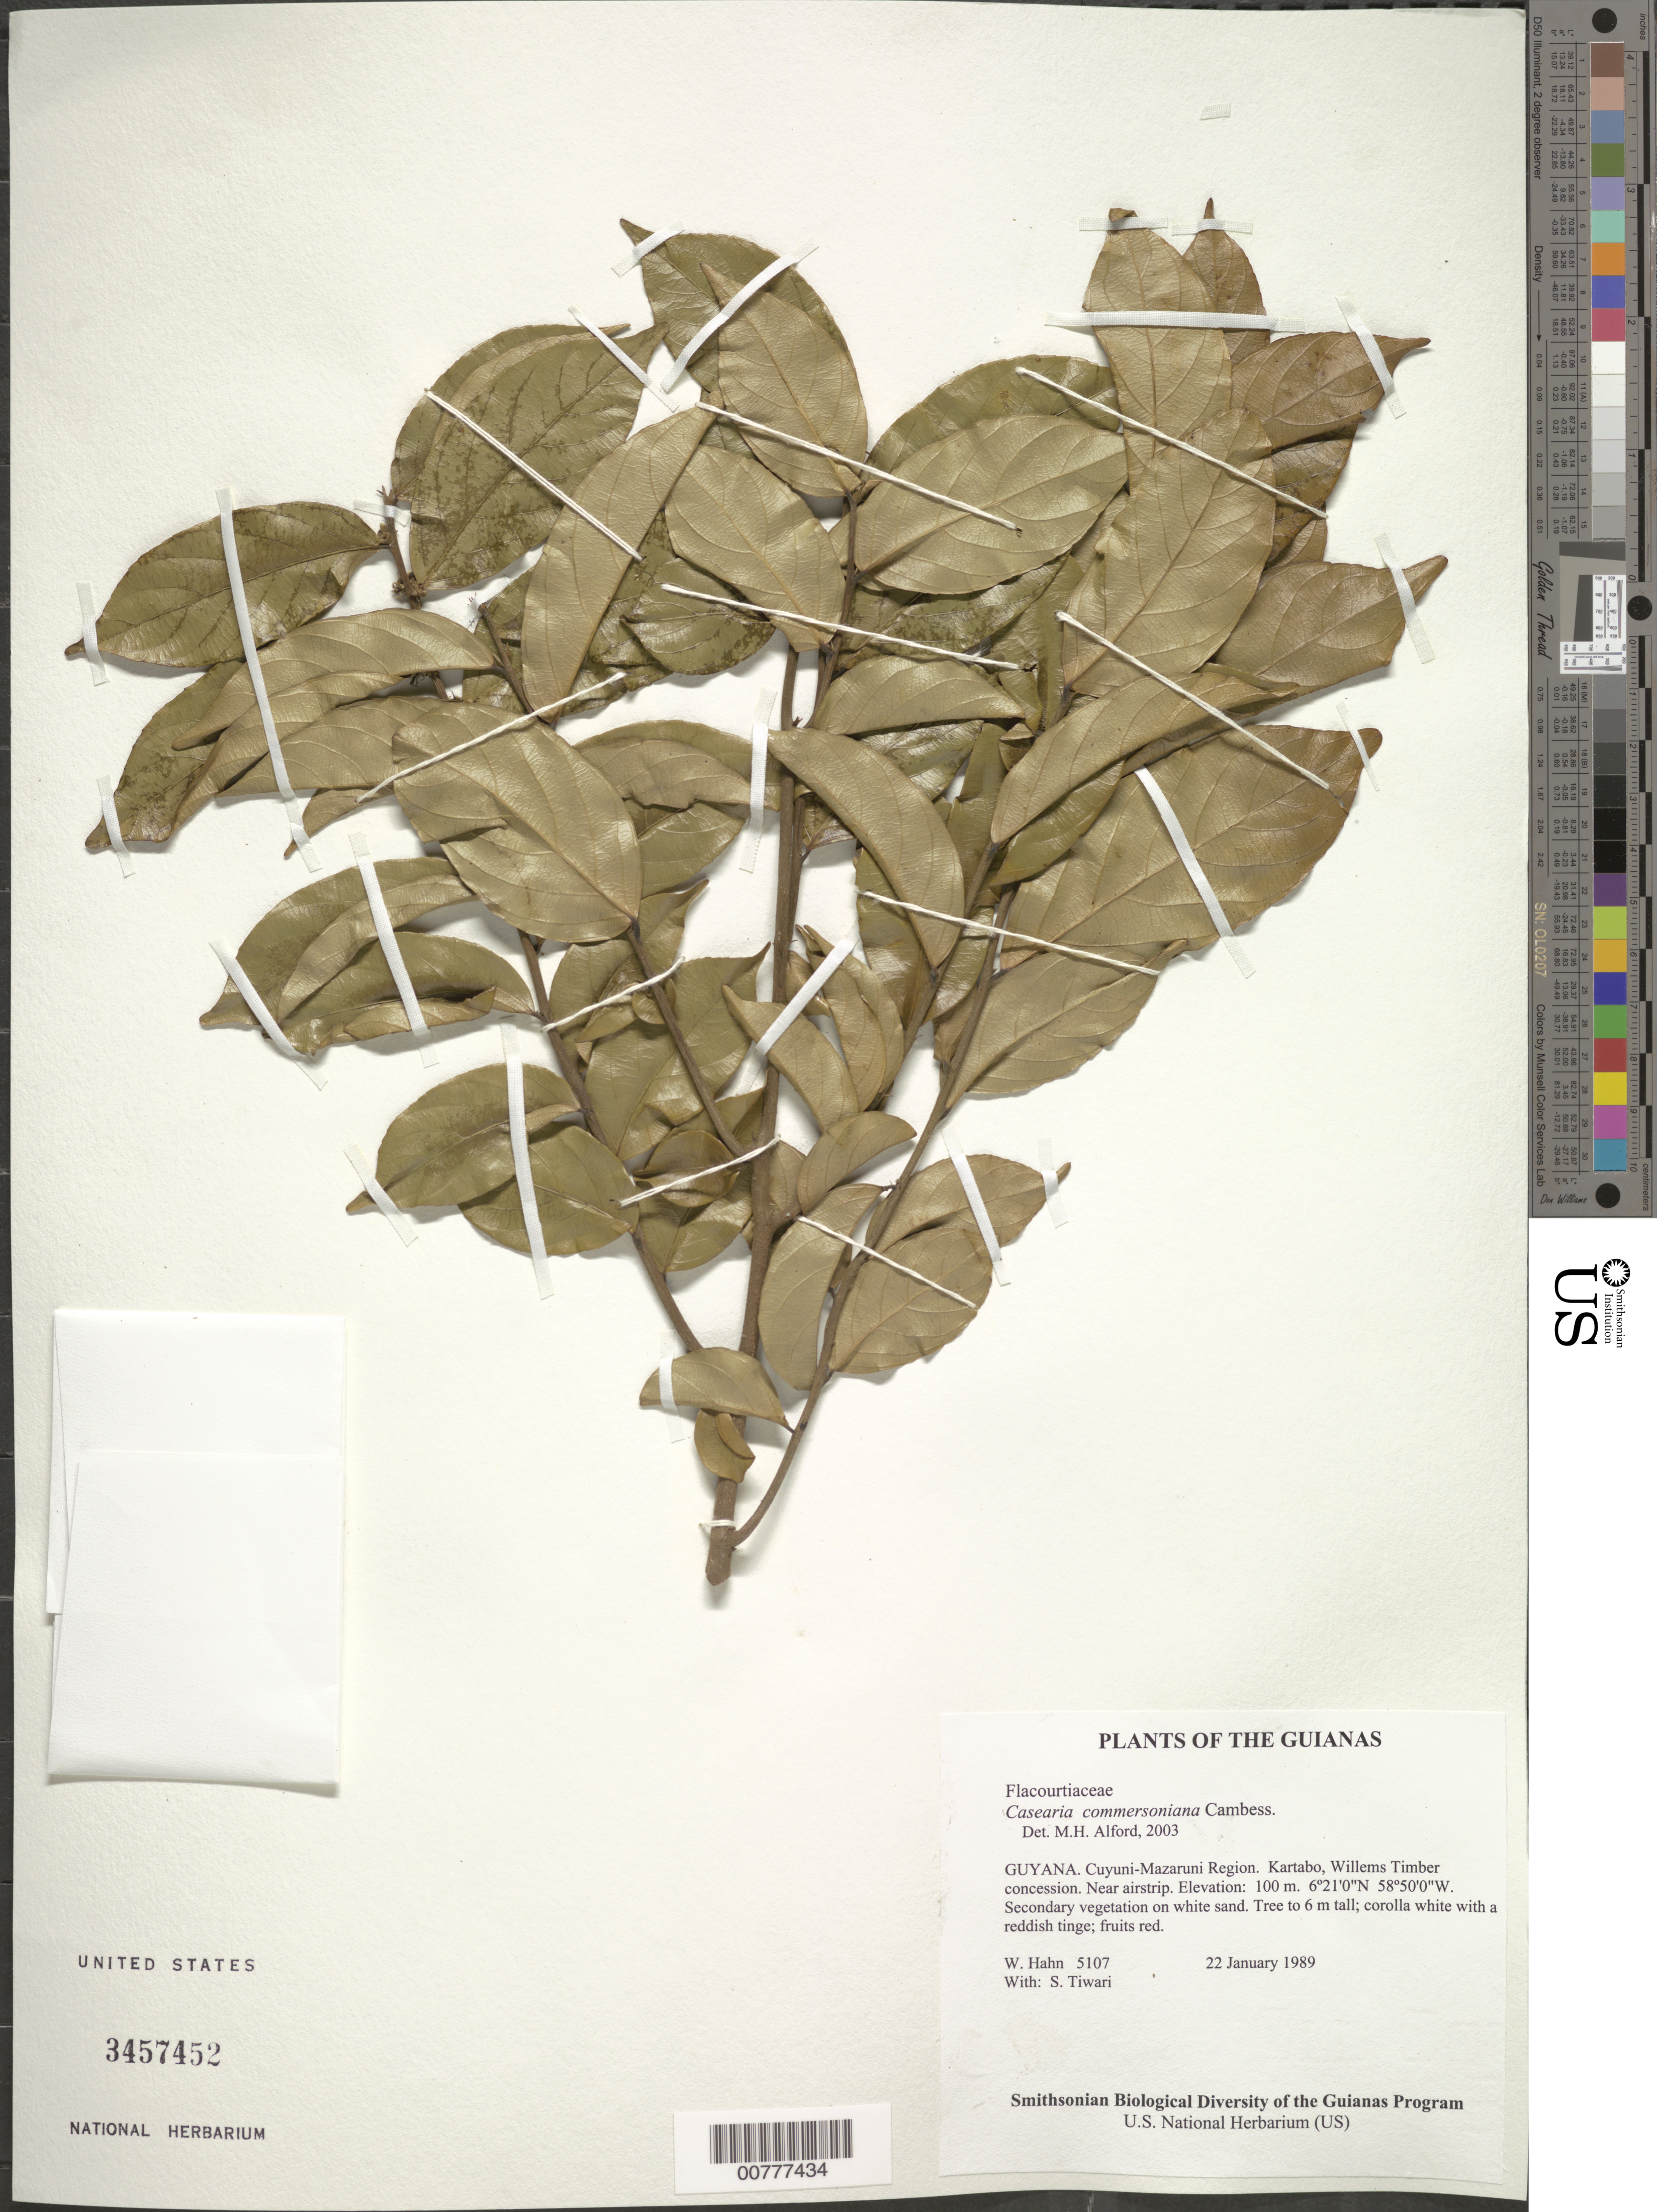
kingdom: Plantae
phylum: Tracheophyta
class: Magnoliopsida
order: Malpighiales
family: Salicaceae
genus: Piparea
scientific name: Piparea dentata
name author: Aubl.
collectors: W. Hahn & S. Tiwari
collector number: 5107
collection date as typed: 22 January 1989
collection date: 1989-01-22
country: Guyana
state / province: Cuyuni-Mazaruni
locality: Kartabo, Willems Timber concession. Near airstrip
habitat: Secondary vegetation on white sand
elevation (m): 100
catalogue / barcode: US 3457452